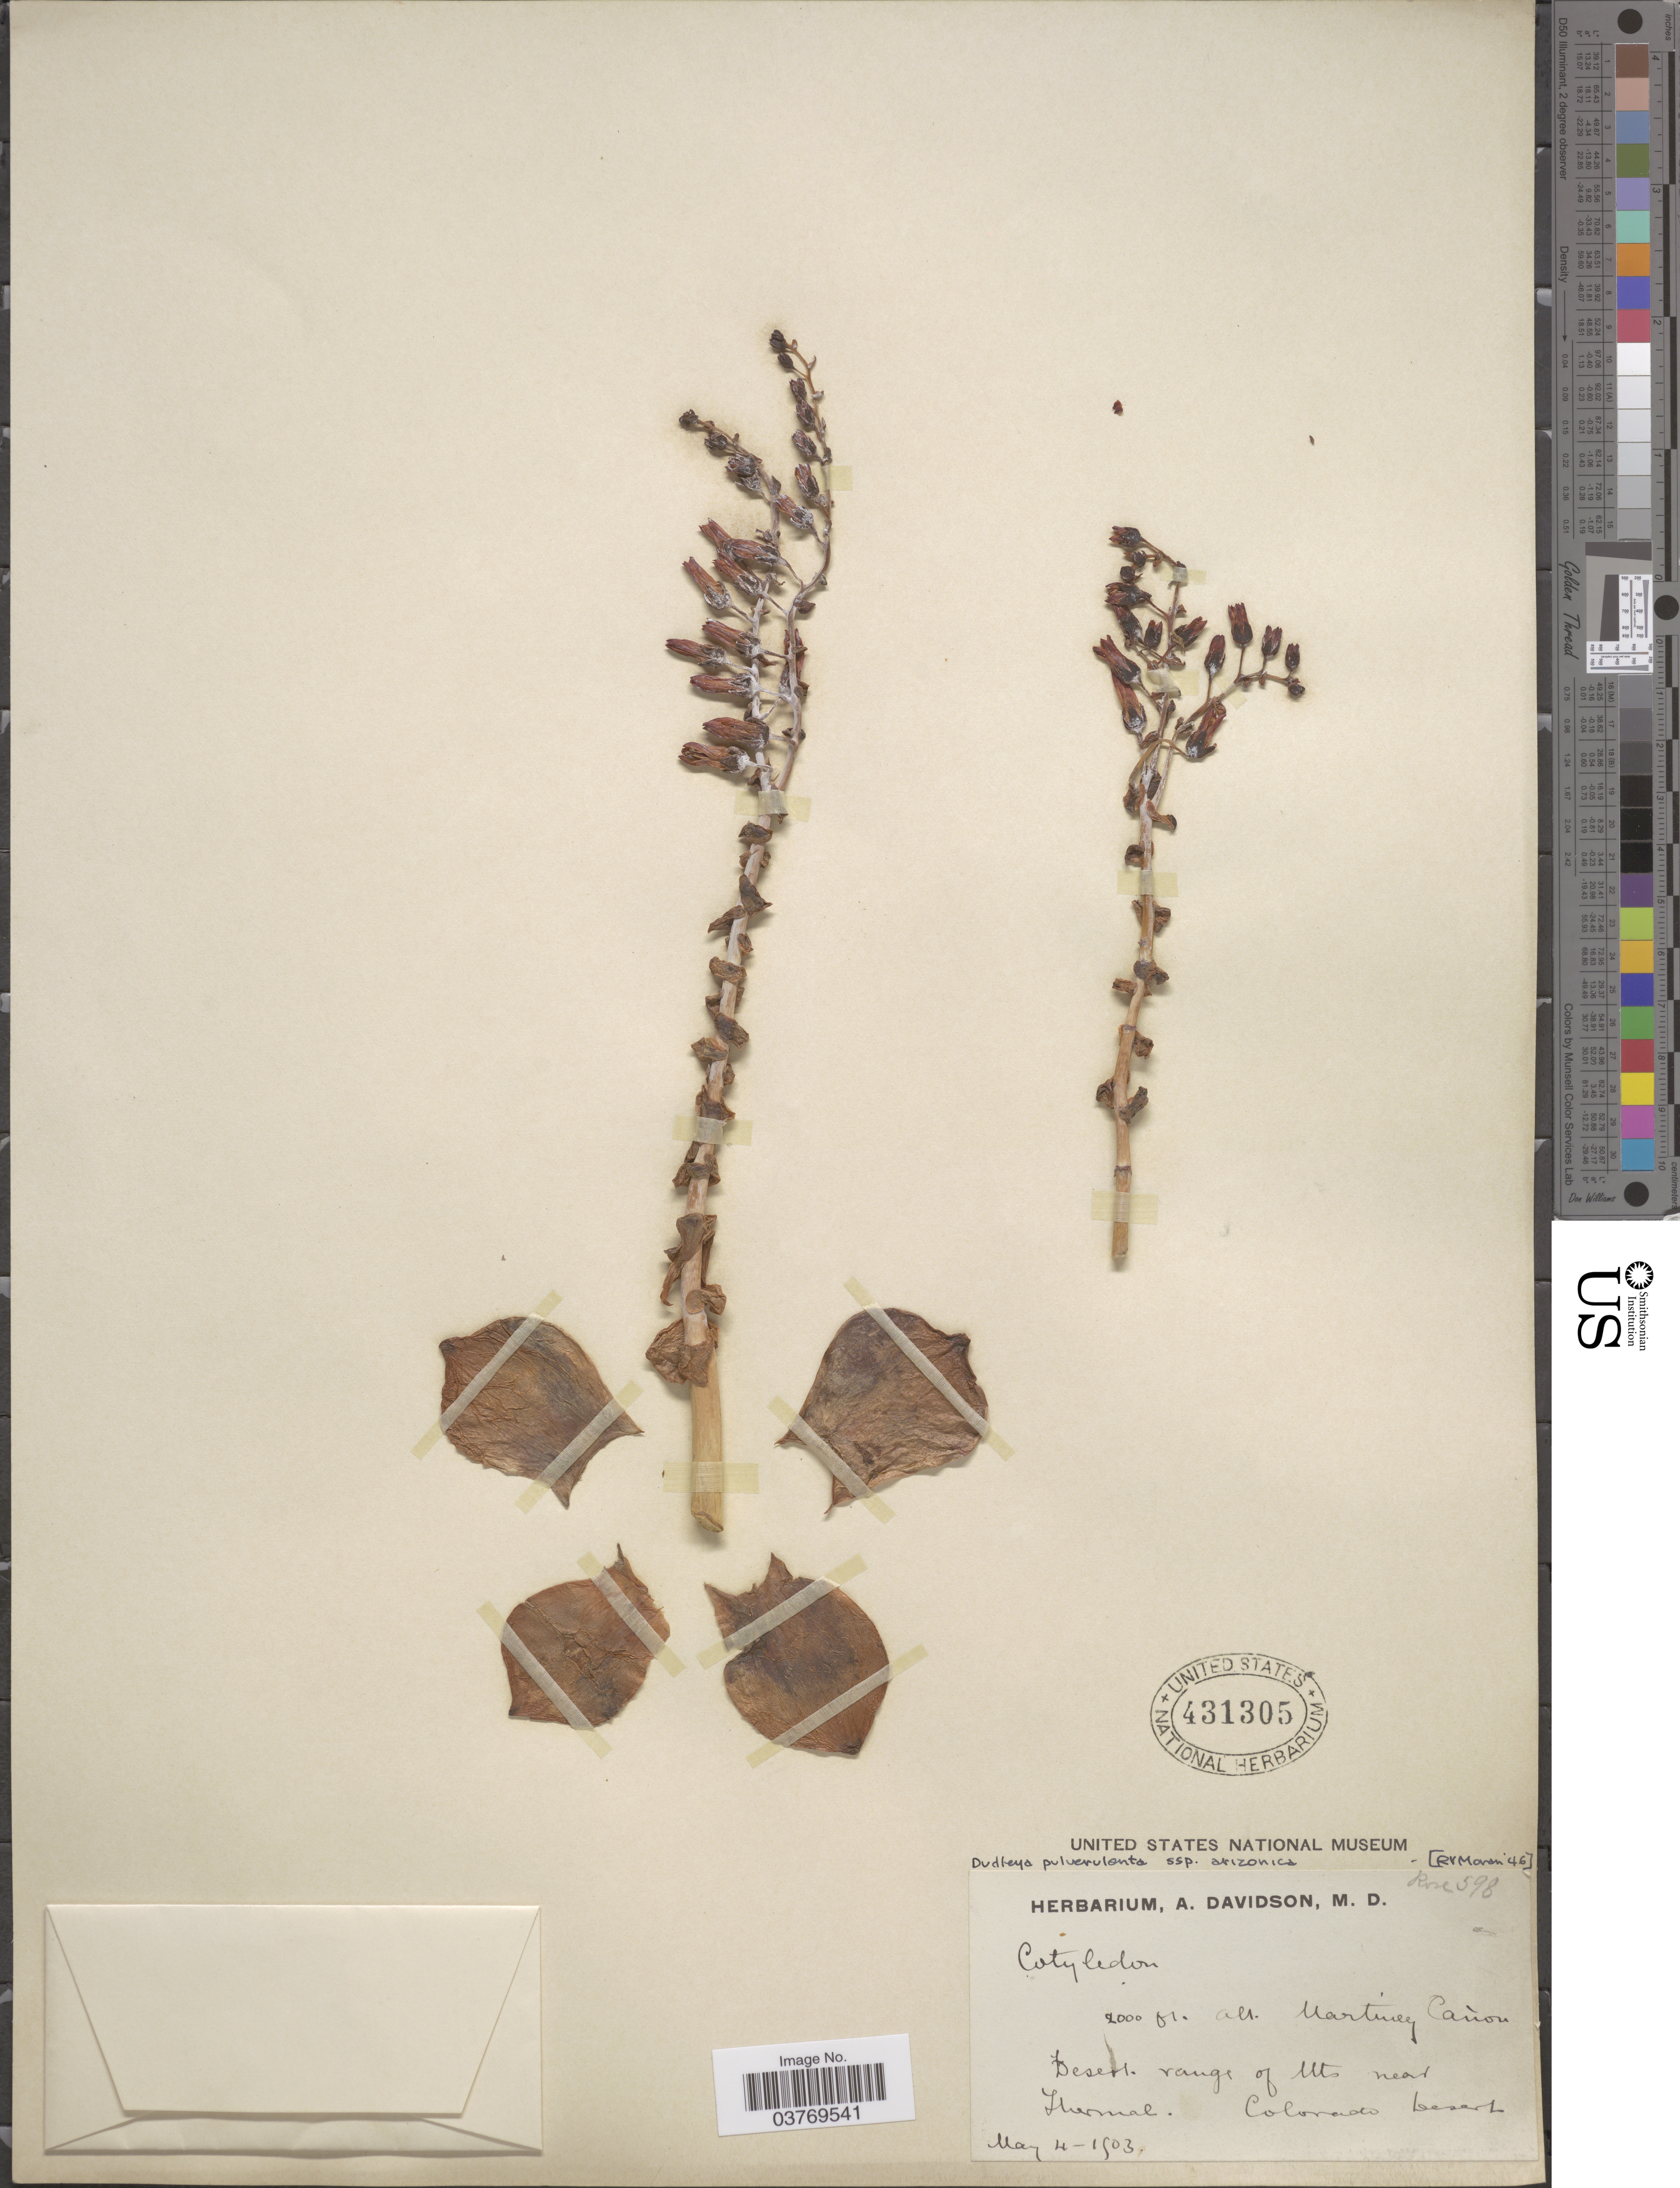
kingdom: Plantae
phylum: Tracheophyta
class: Magnoliopsida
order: Saxifragales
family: Crassulaceae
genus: Dudleya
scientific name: Dudleya arizonica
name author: Rose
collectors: ex herb. A. Davidson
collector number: Rose598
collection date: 1903-05-04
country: United States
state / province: Colorado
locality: Martinez Cañon Desert. range of Mts near Thermal. Colorado Desert.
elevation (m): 610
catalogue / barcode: US 431305